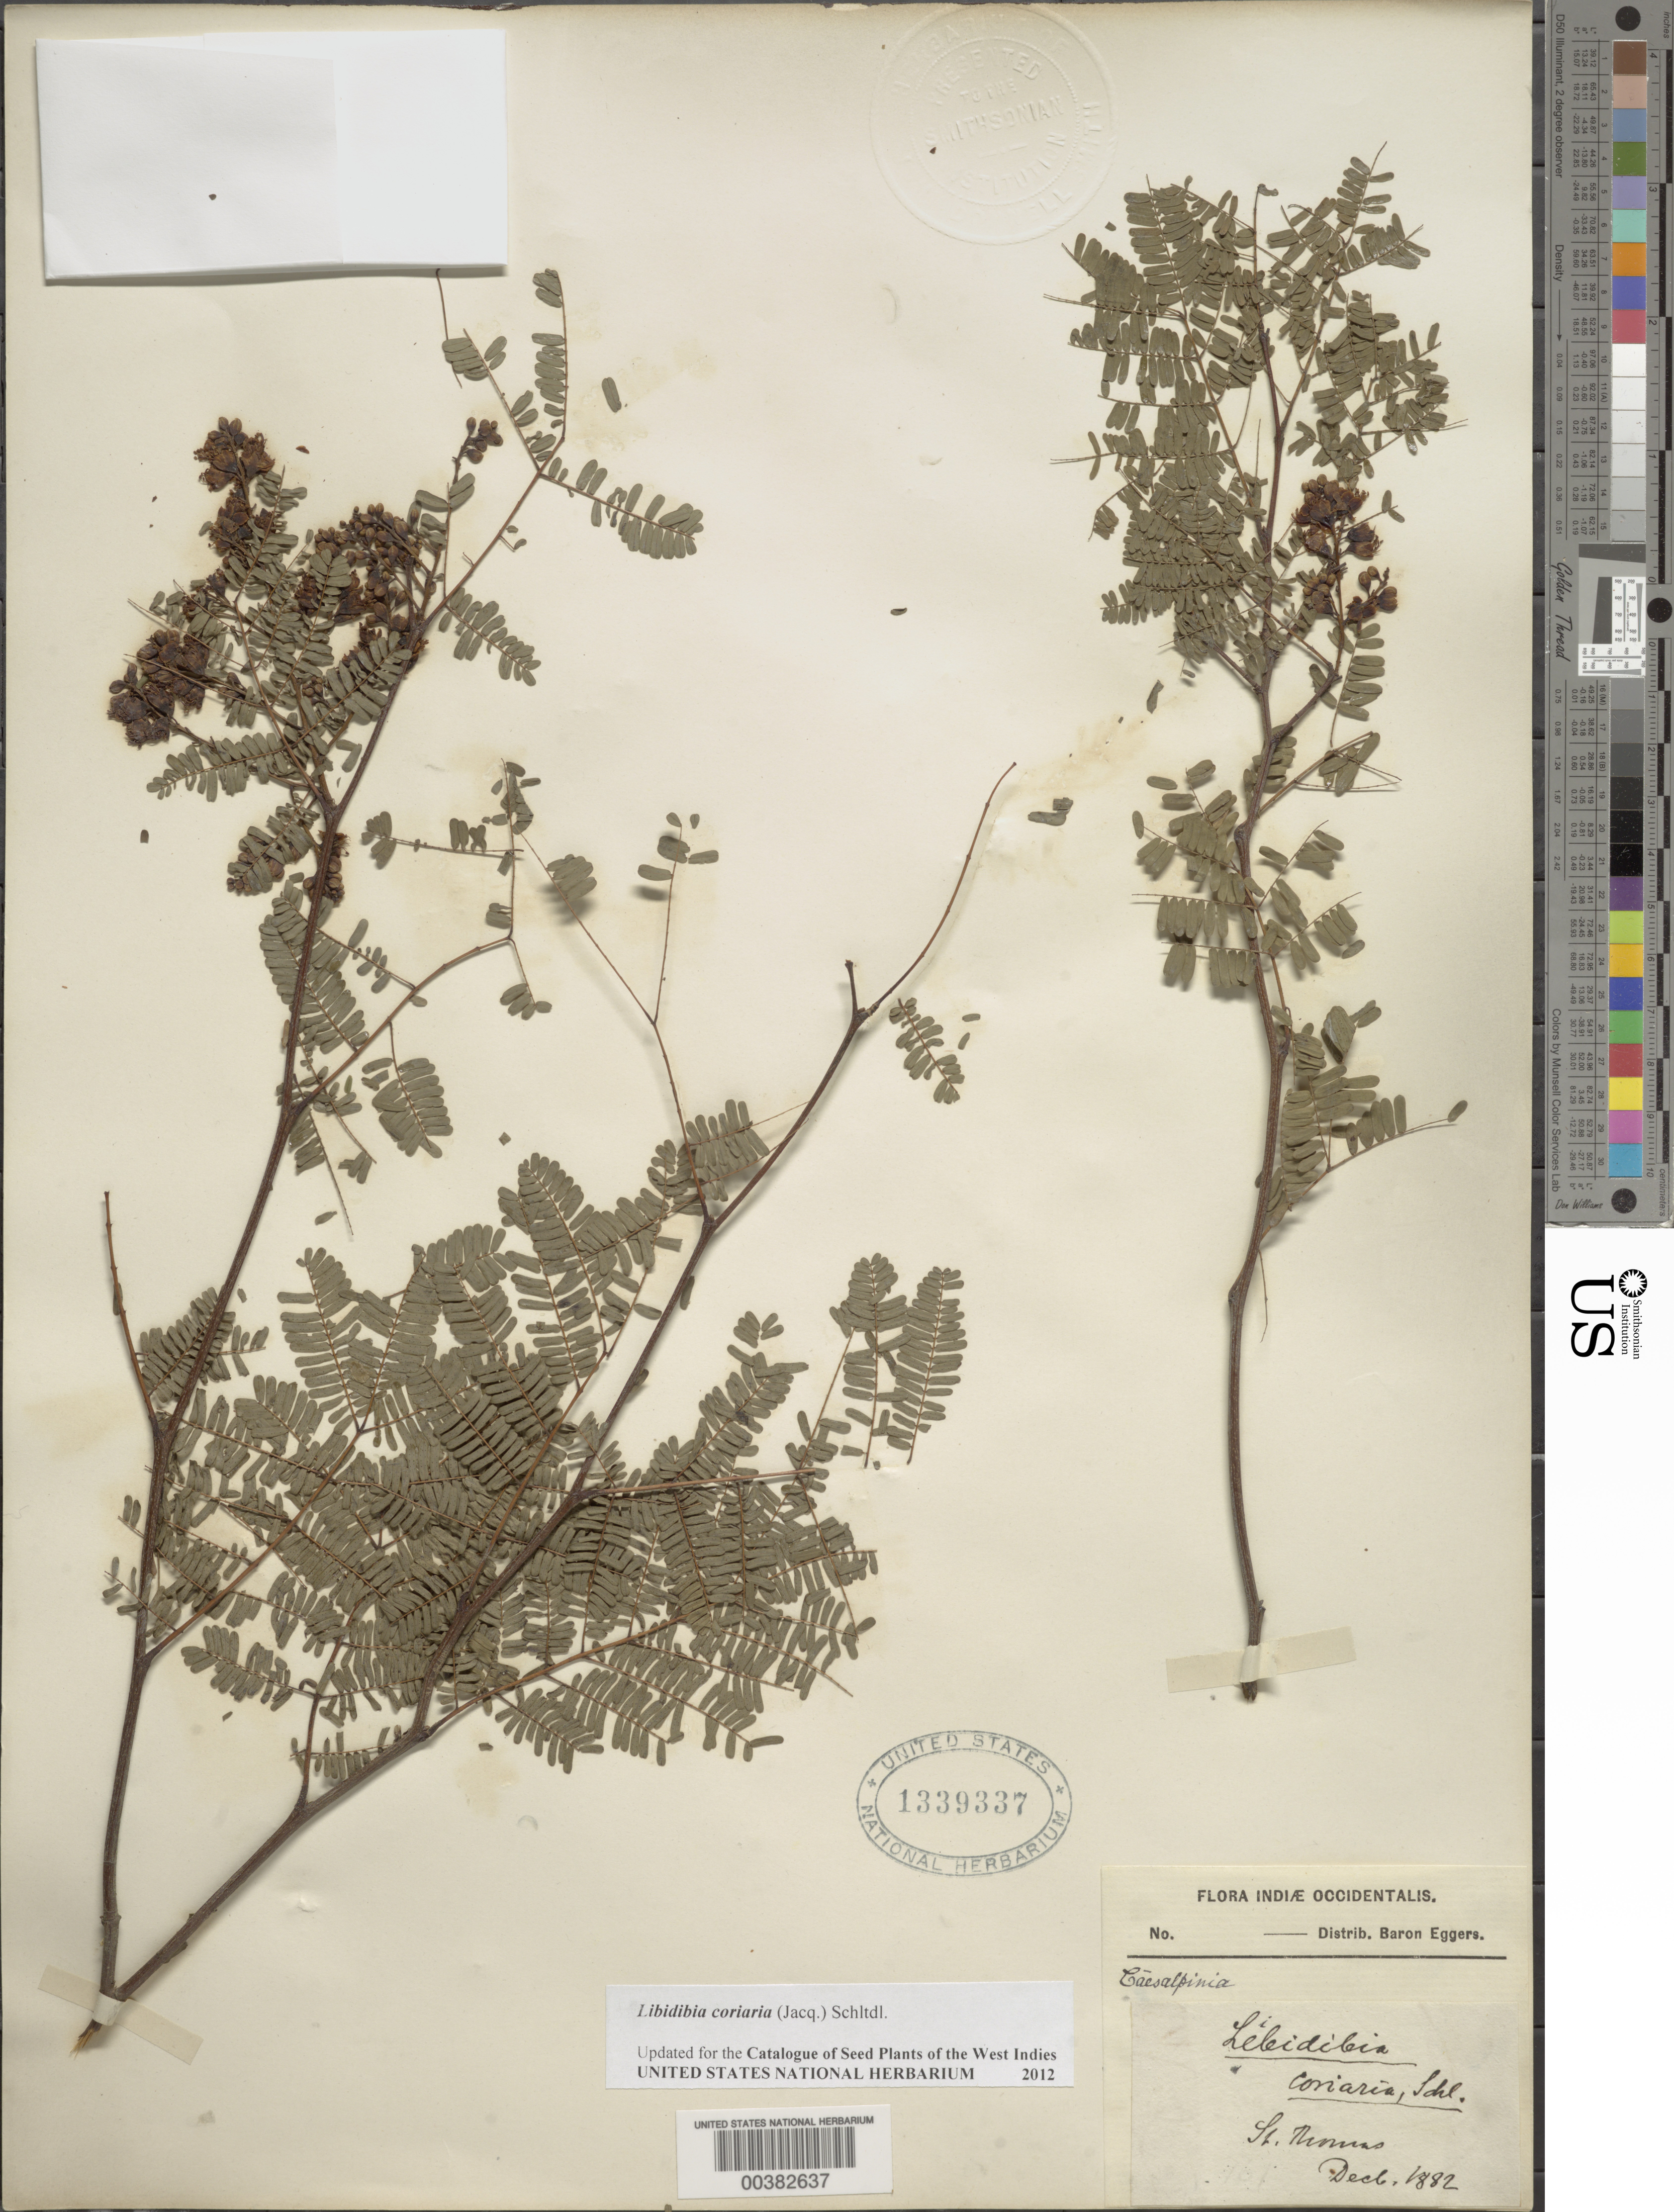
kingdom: Plantae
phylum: Tracheophyta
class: Magnoliopsida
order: Fabales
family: Fabaceae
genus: Libidibia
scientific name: Libidibia coriaria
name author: (Jacq.) Schltdl.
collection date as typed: Dec 1882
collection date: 1882-12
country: U.S. Virgin Islands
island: St. Thomas Island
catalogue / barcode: US 1339337